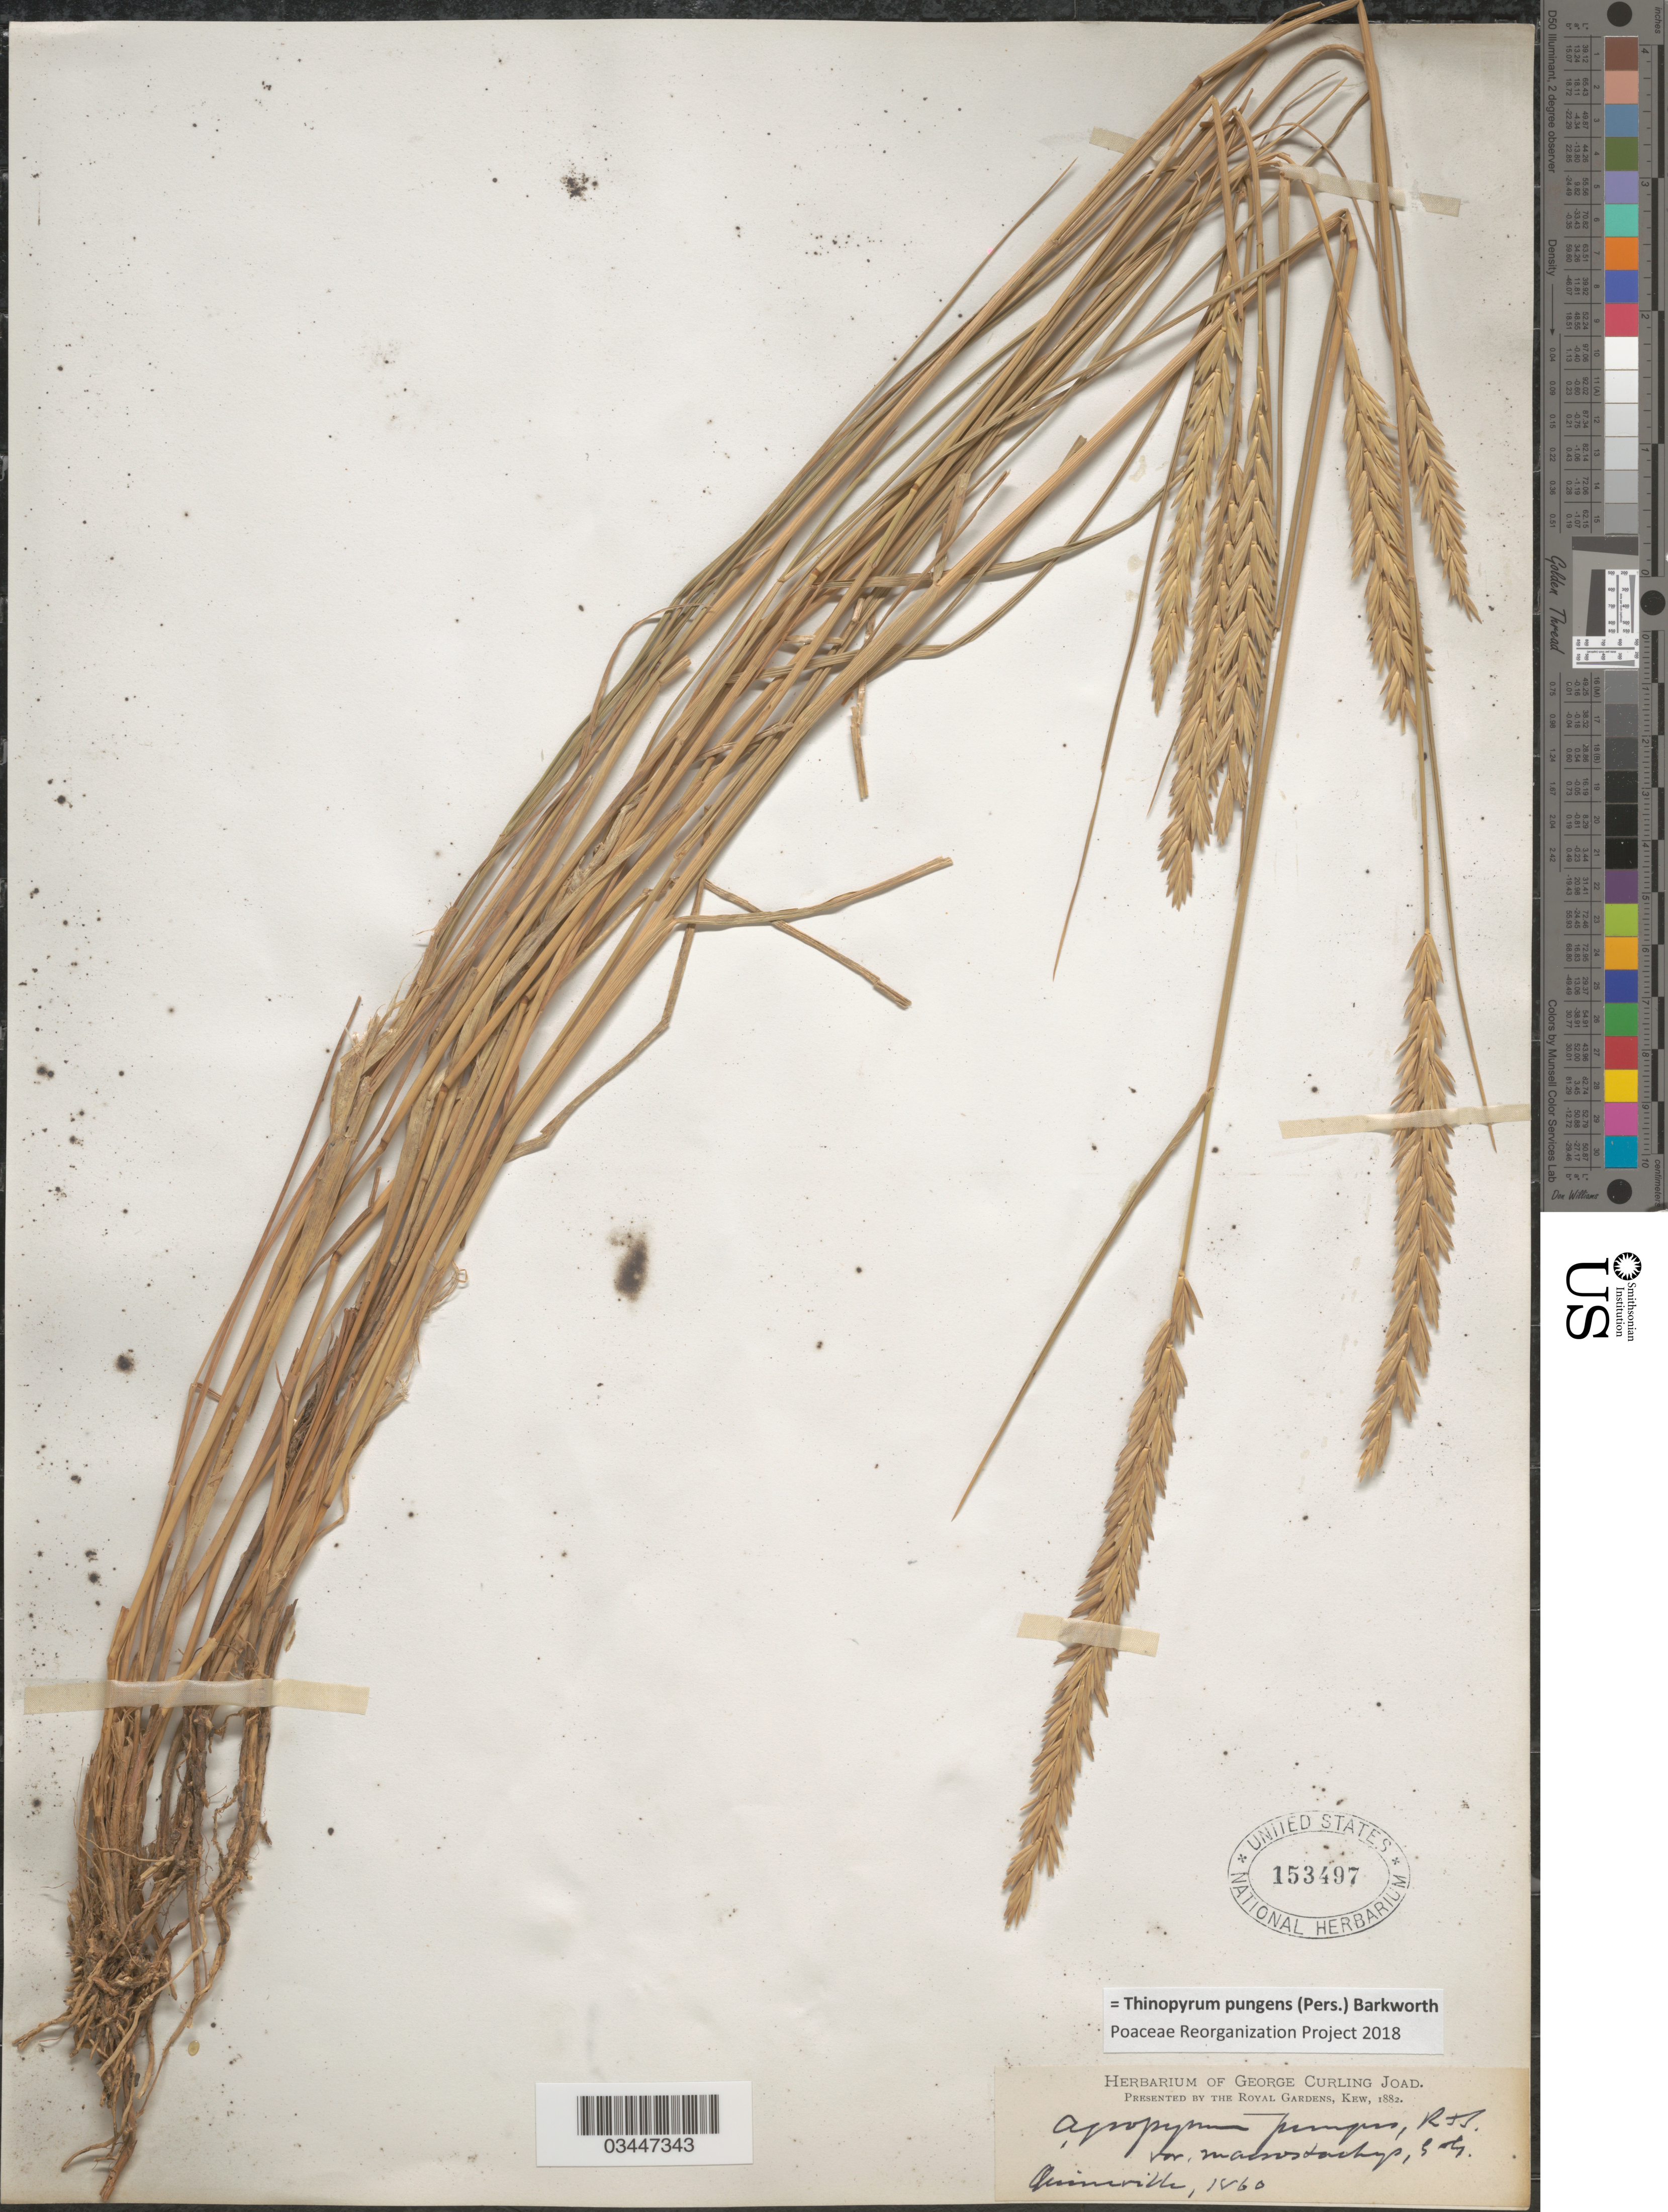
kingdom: Plantae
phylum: Tracheophyta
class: Liliopsida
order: Poales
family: Poaceae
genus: Thinopyrum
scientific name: Thinopyrum pungens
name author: (Pers.) Barkworth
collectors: ex herb. George Curling Joad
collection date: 1860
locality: Quinnville.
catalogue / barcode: US 153497